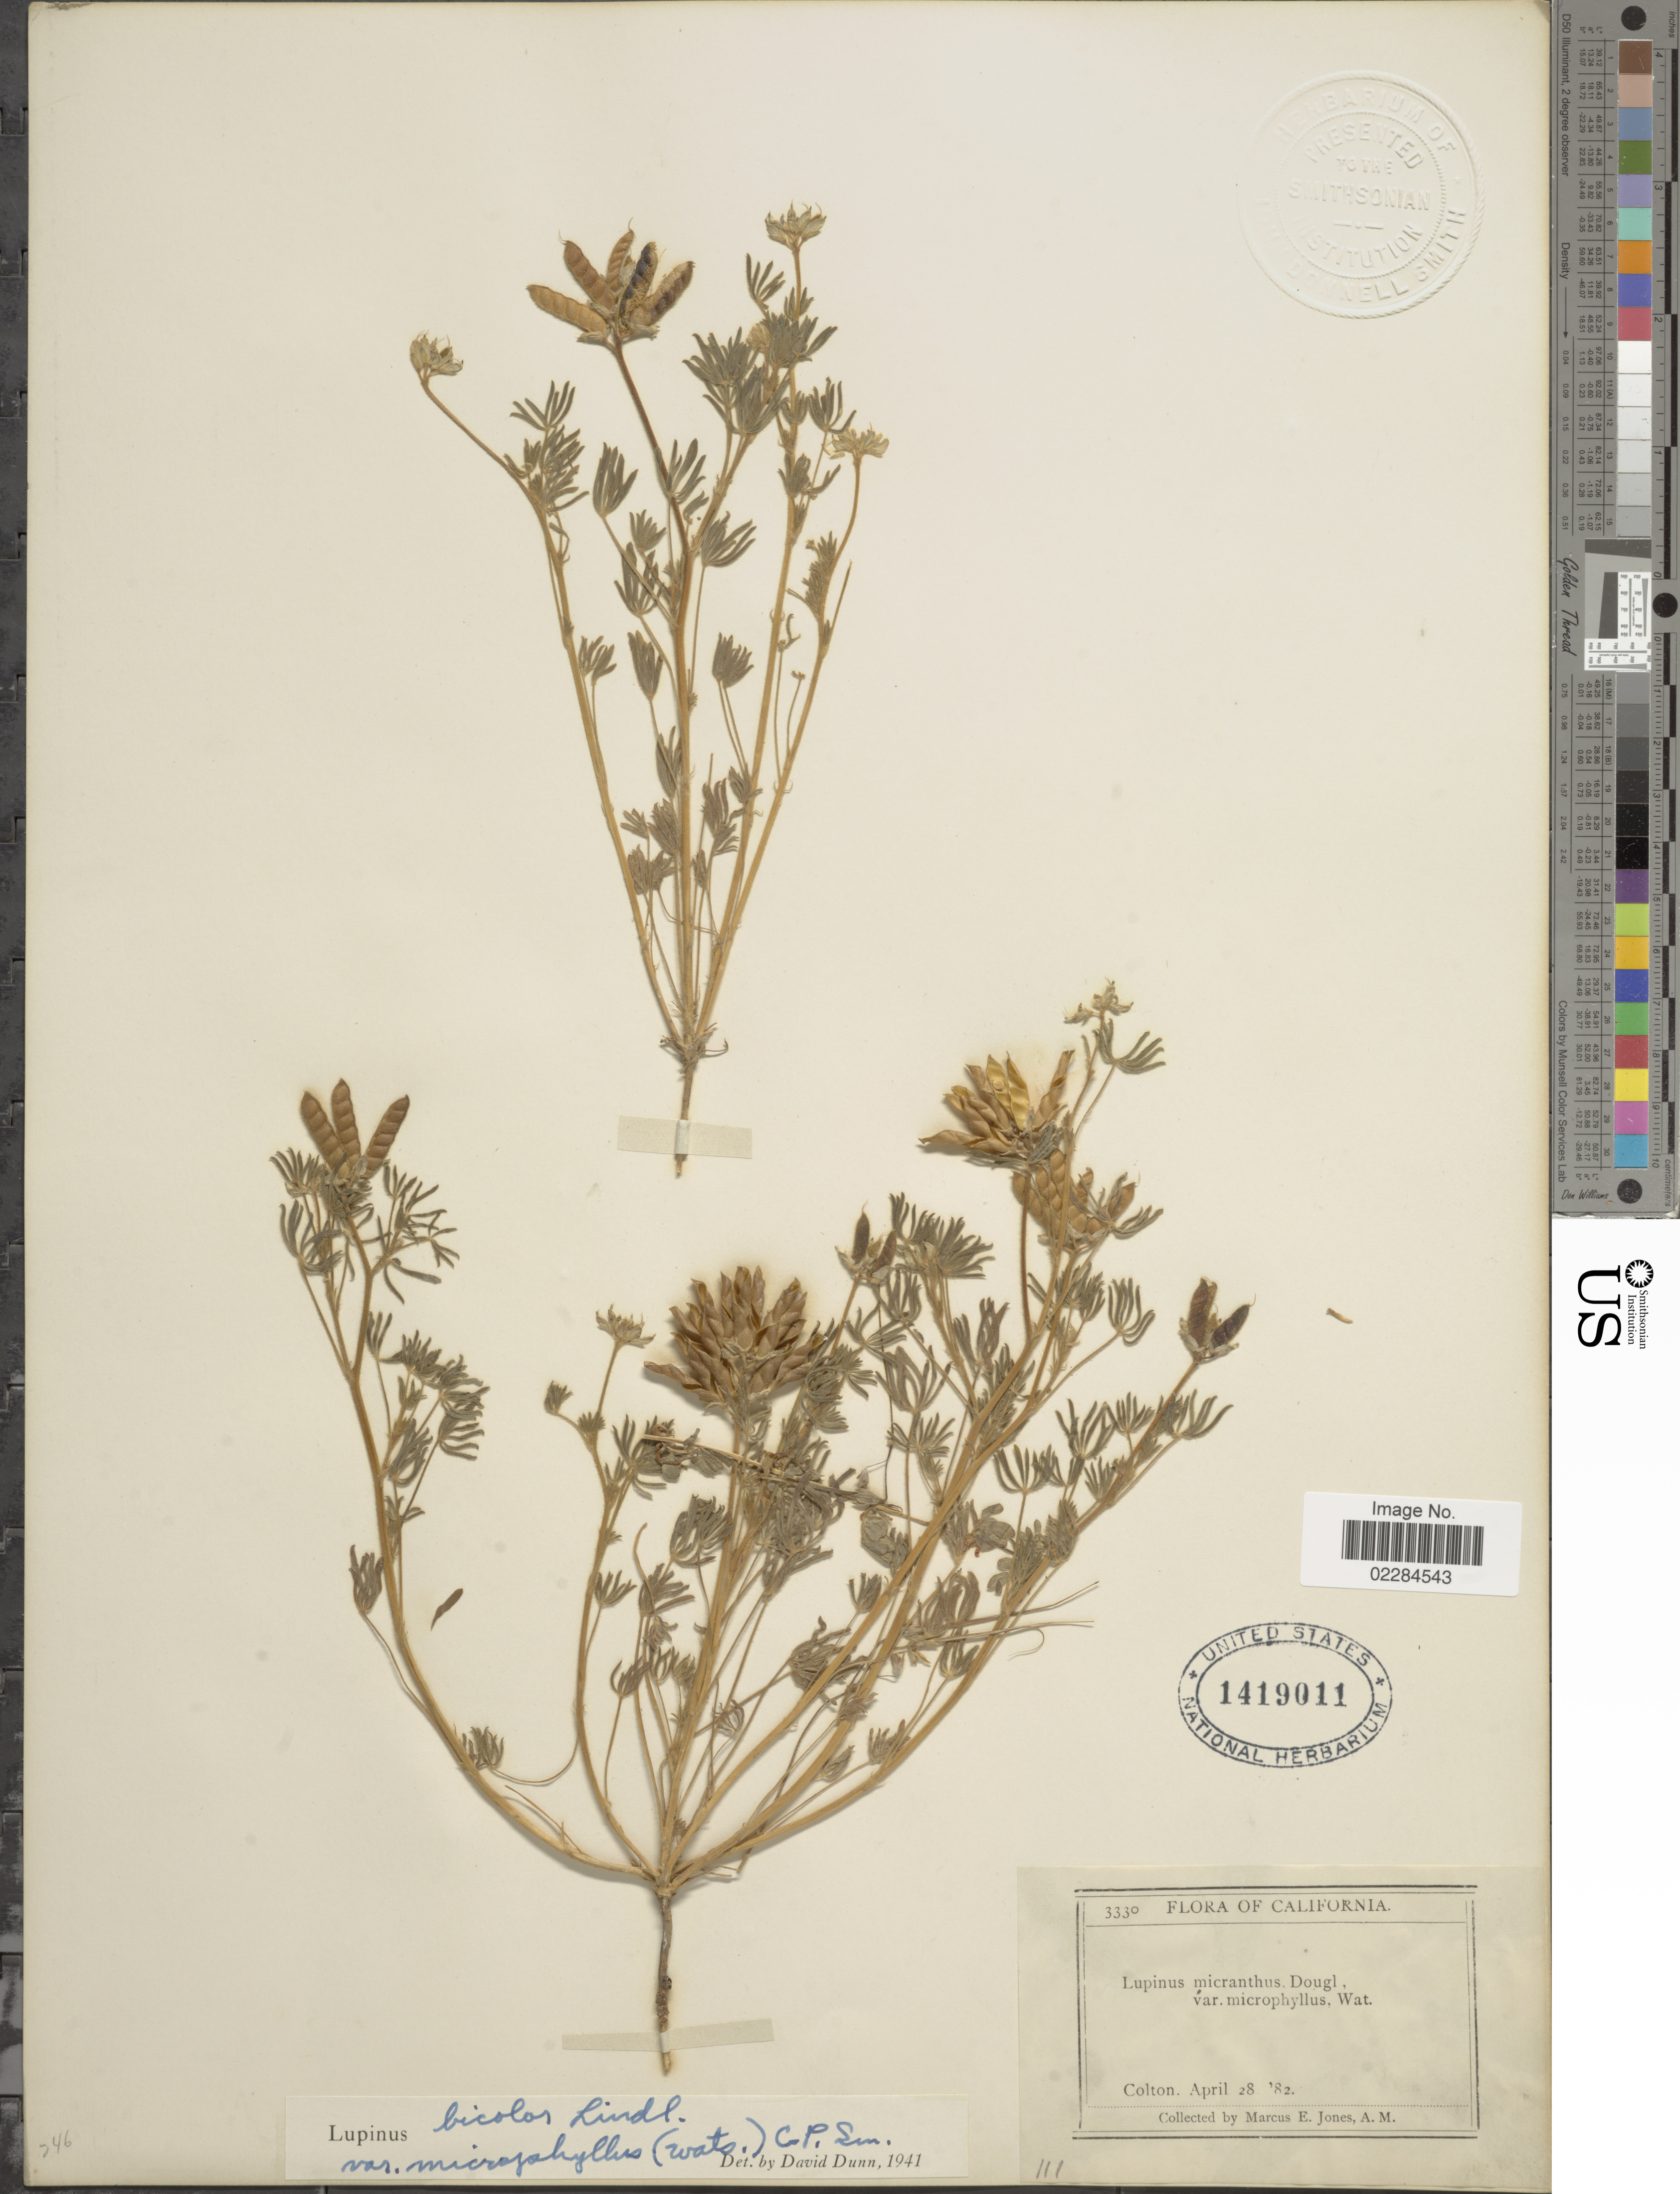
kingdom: Plantae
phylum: Tracheophyta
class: Magnoliopsida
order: Fabales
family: Fabaceae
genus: Lupinus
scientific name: Lupinus bicolor var. microphyllus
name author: Lindl.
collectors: M. E. Jones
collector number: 3330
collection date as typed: Transcribed d/m/y: 28/4/82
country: United States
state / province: California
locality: Colton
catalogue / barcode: US 1419011